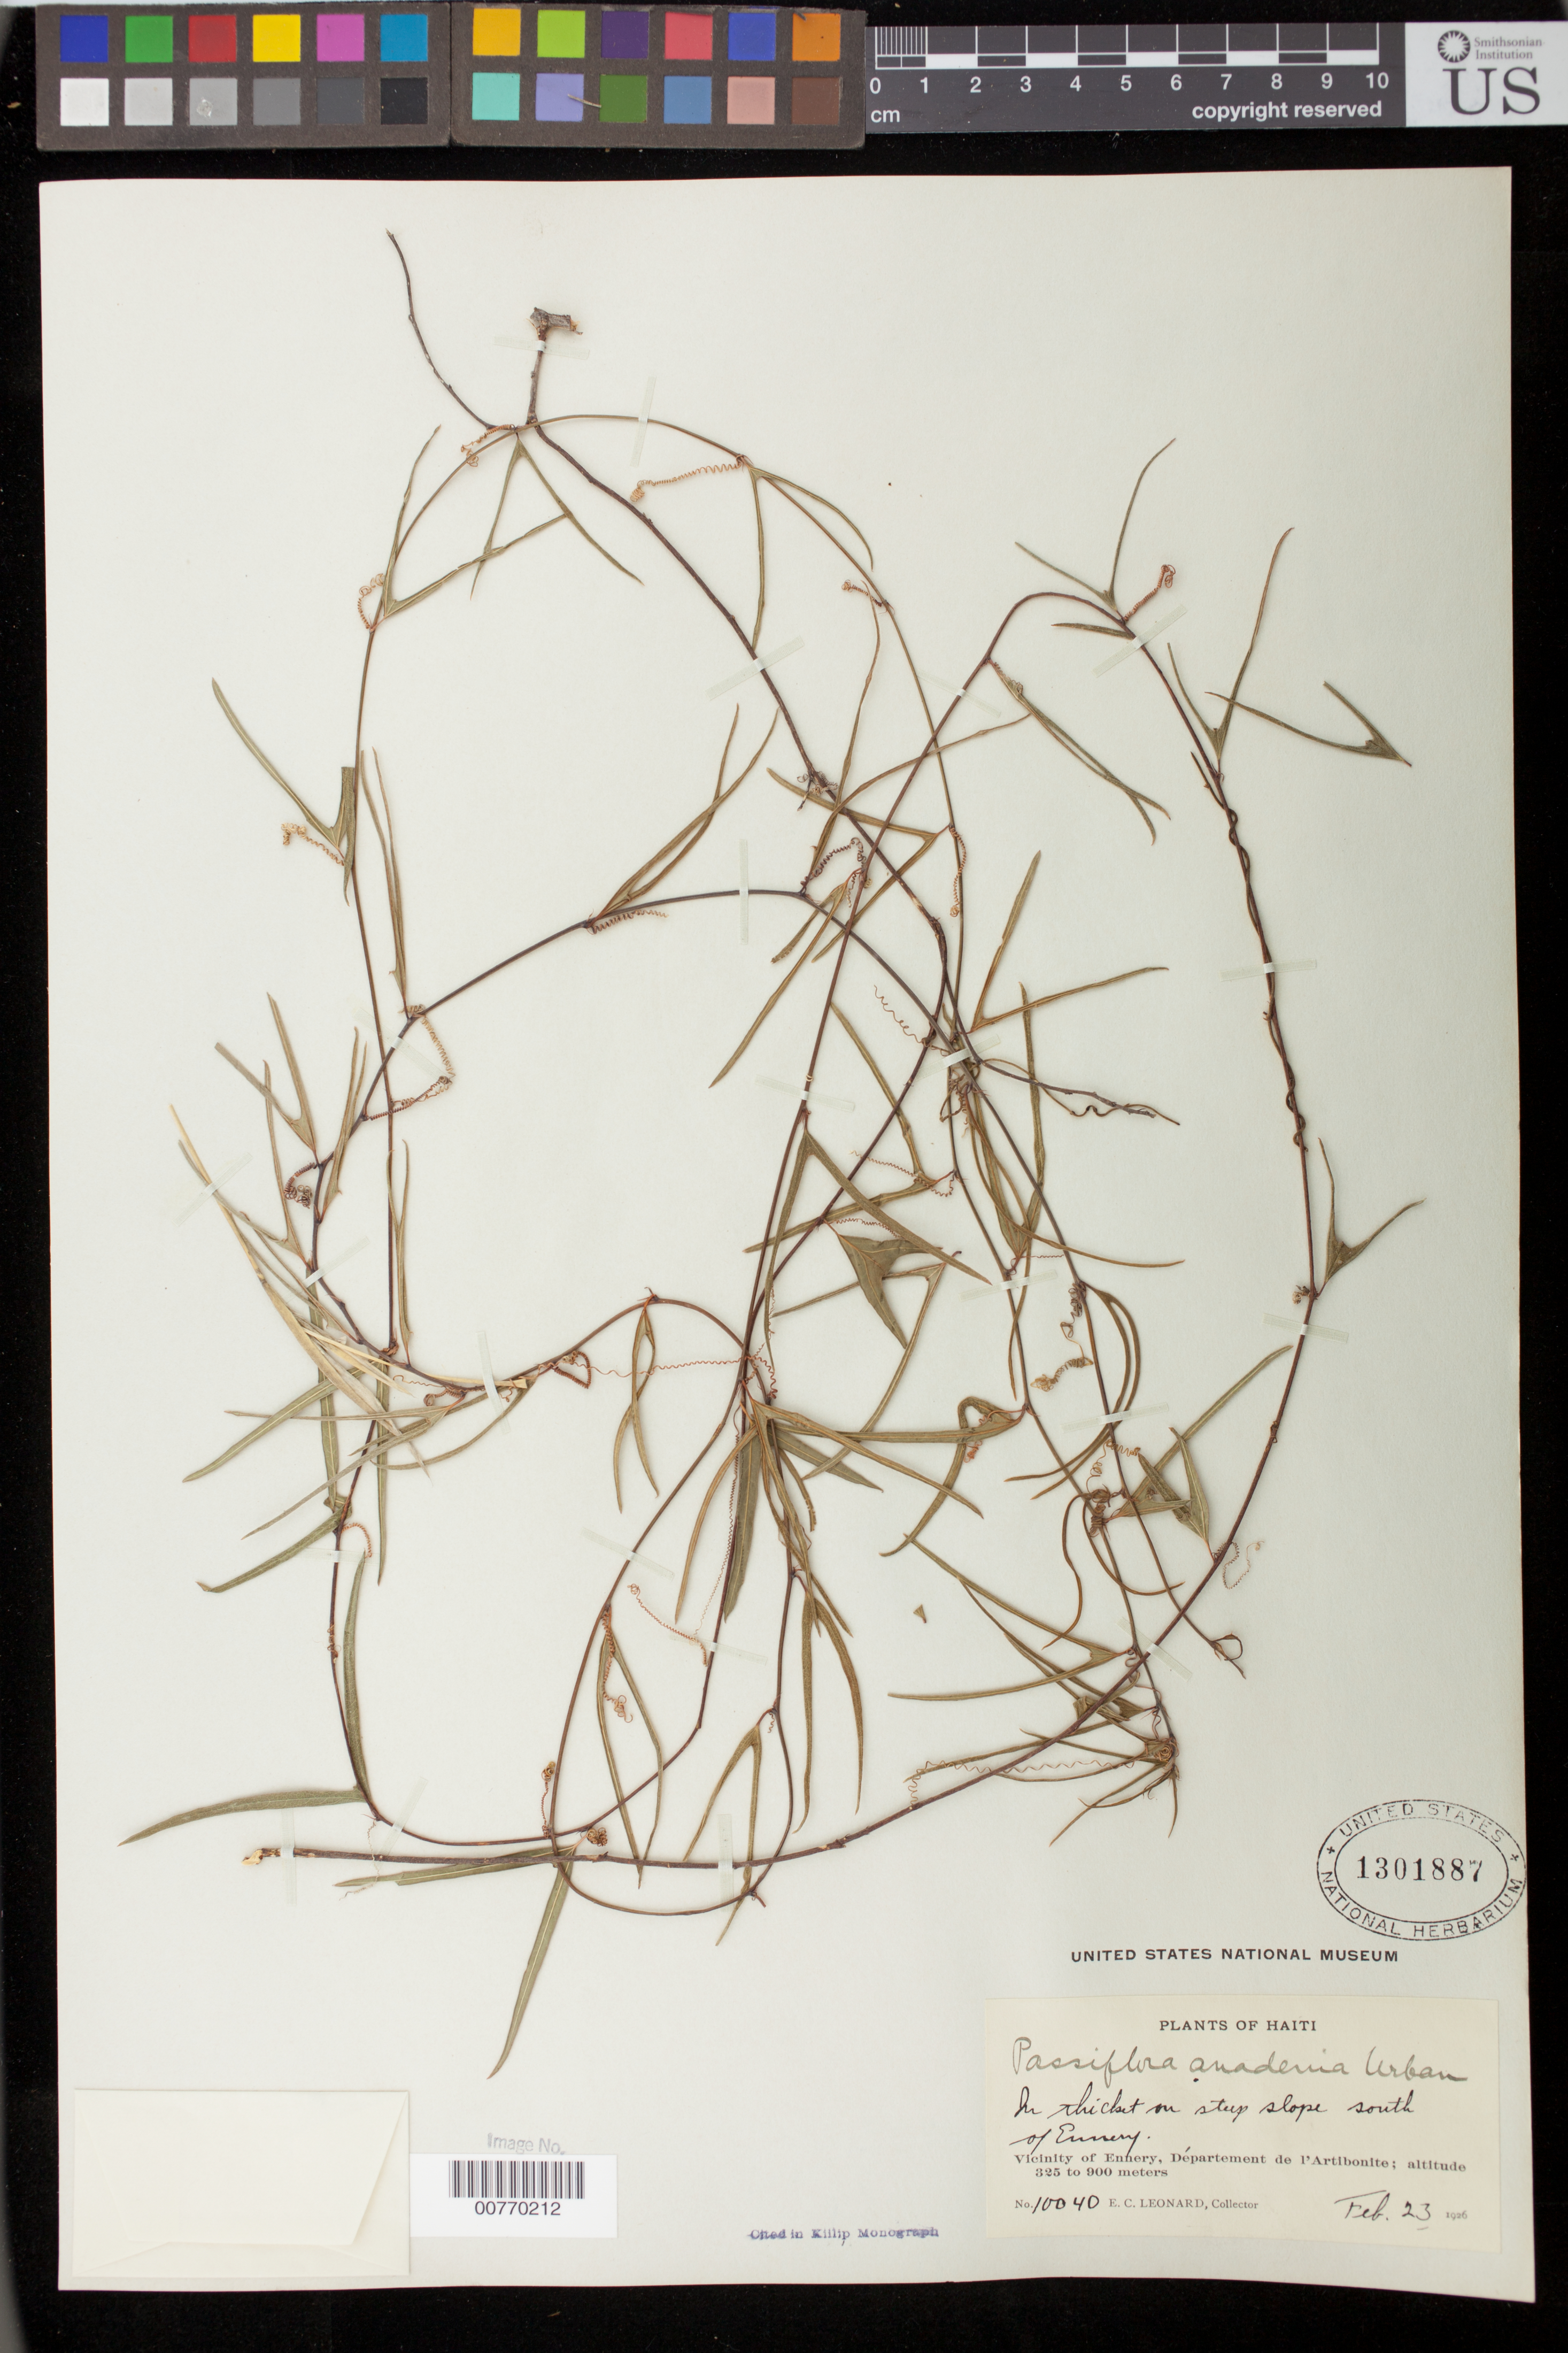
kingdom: Plantae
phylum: Tracheophyta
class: Magnoliopsida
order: Malpighiales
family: Passifloraceae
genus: Passiflora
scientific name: Passiflora anadenia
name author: Urb.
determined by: Killip, Ellsworth P.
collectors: E. C. Leonard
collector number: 10040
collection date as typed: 23 Feb 1926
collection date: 1926-02-23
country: Haiti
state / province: Artibonite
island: Hispaniola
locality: Vicinity of Ennery, steep slope south of Ennery.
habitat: Thicket.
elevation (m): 325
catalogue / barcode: US 1301887